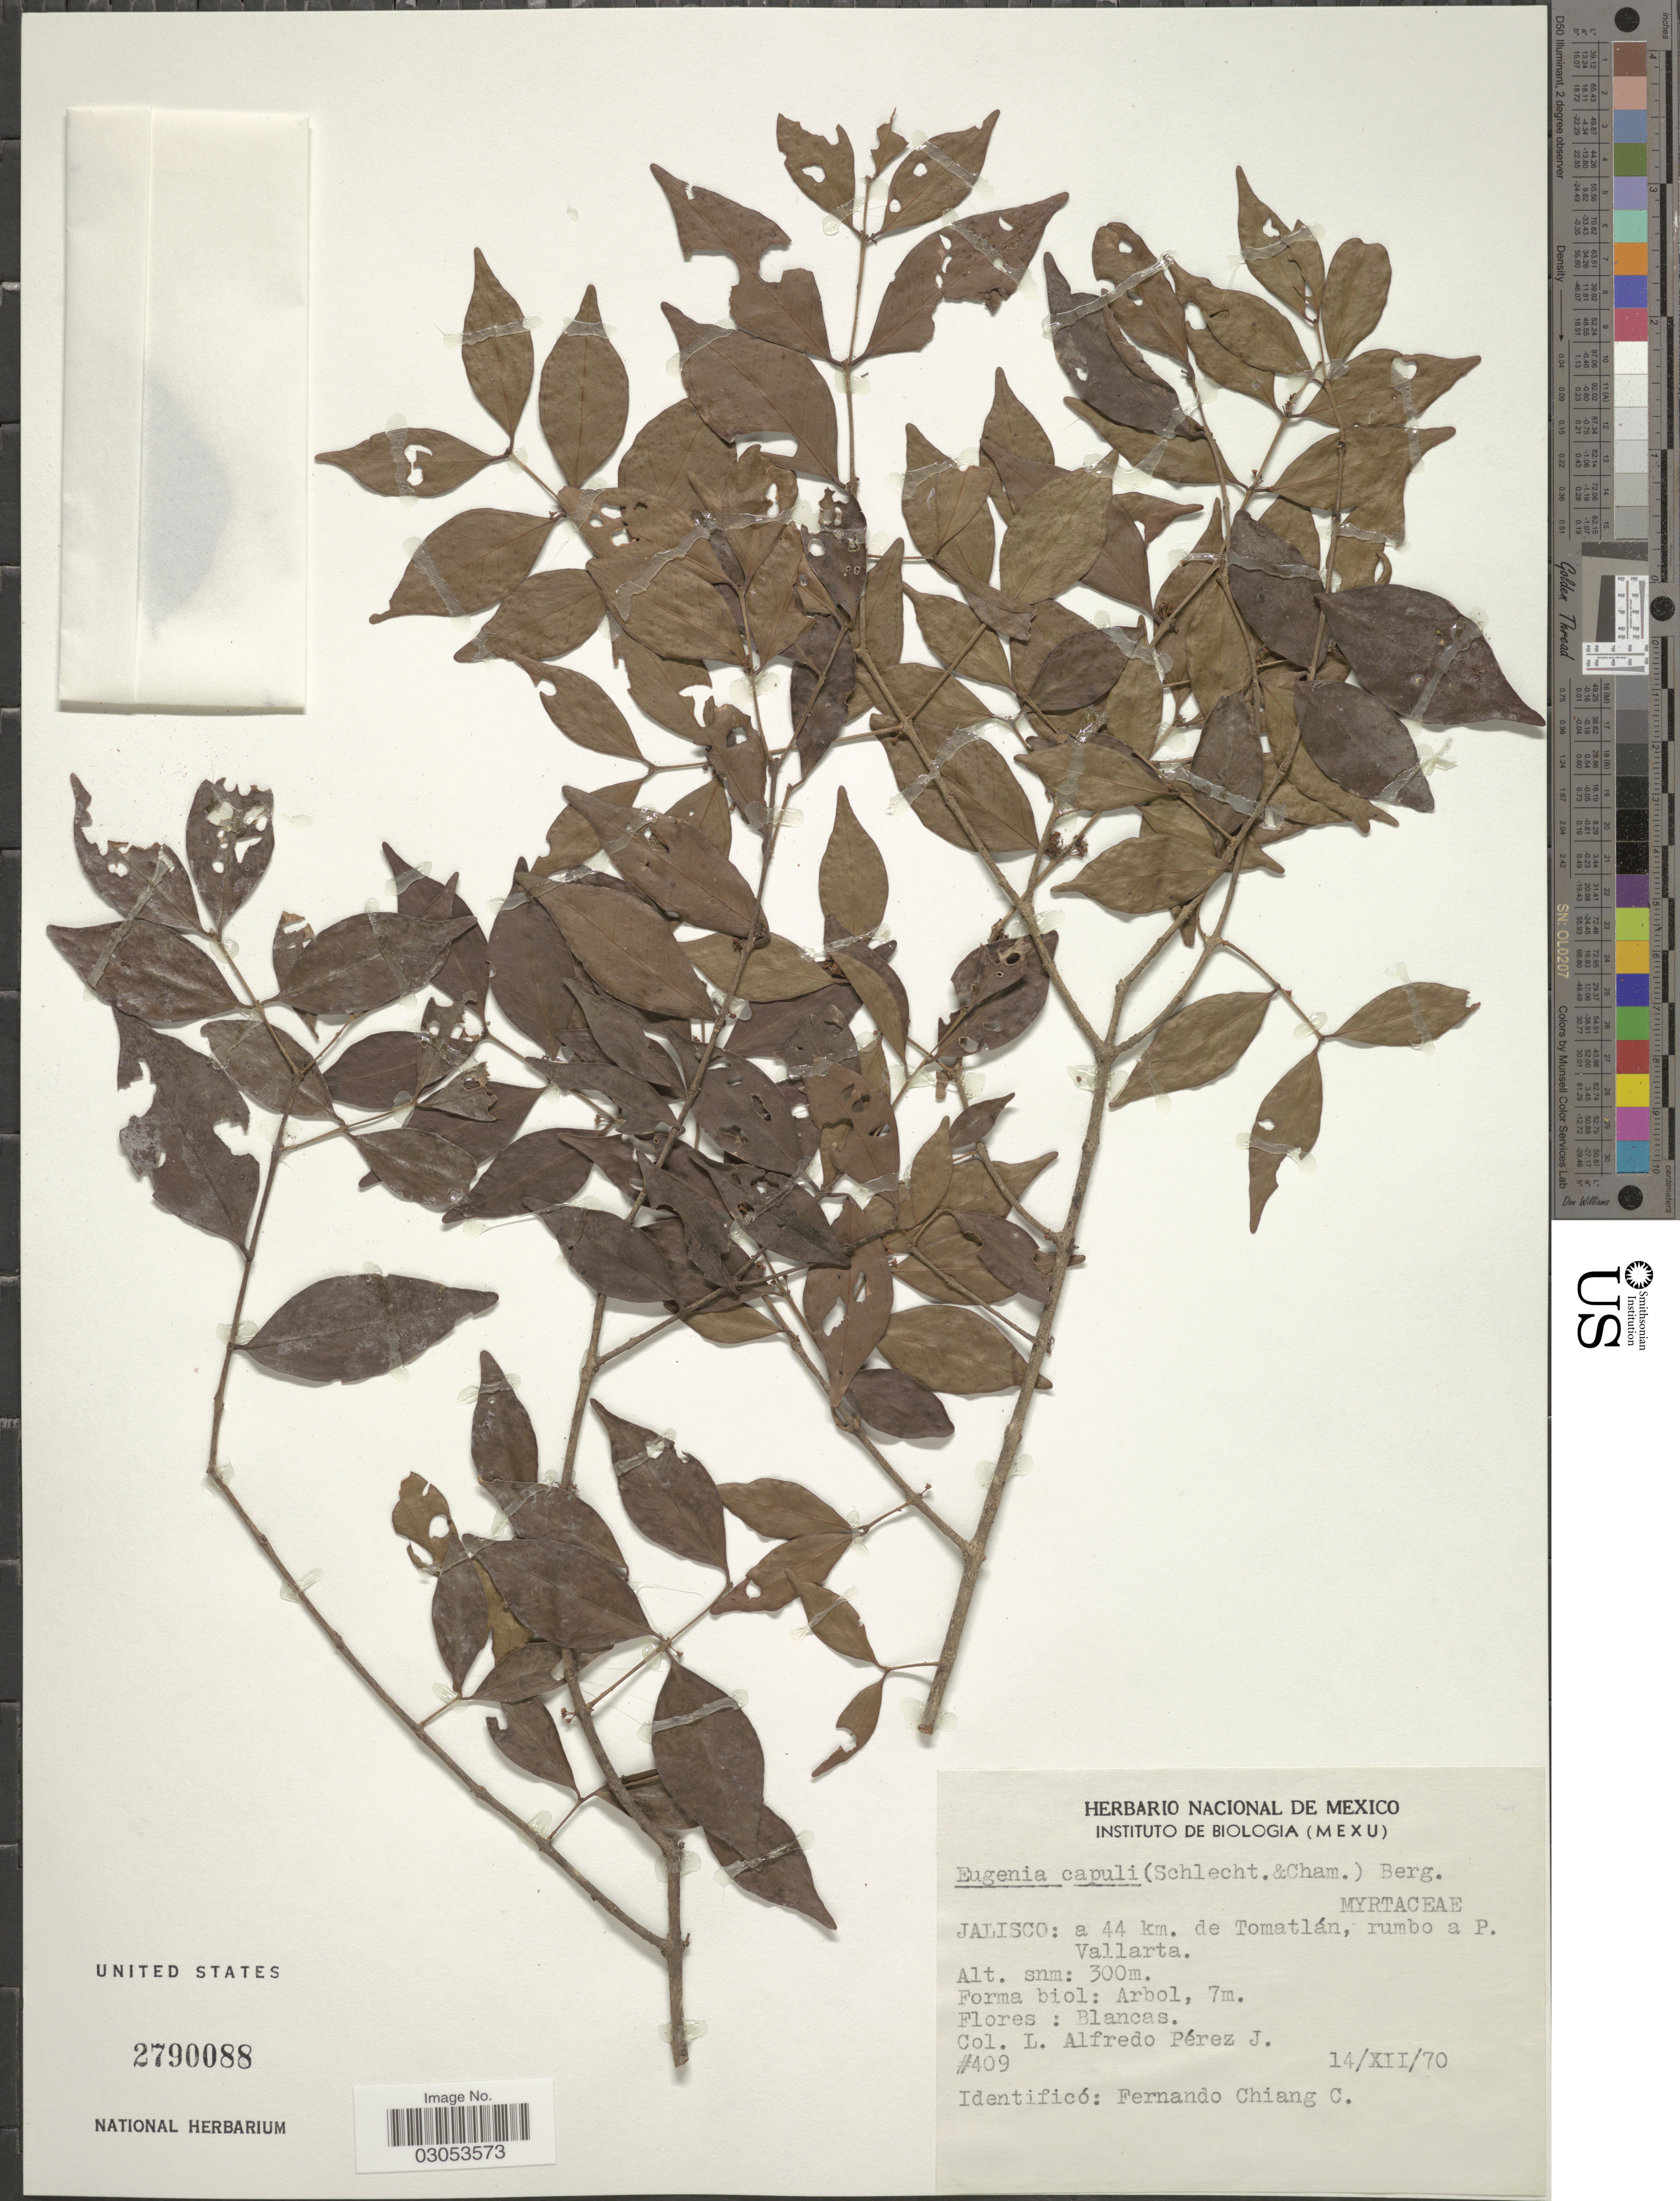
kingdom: Plantae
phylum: Tracheophyta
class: Magnoliopsida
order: Myrtales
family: Myrtaceae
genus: Eugenia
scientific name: Eugenia capuli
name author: (Schltdl. & Cham.) Hook. & Arn.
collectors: L. Perez Jimenez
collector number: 409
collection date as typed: Transcribed d/m/y: 14/12/70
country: Mexico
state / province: Jalisco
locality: Jalisco: a 44 km. de Tomatlán, rumbo a P. Vallarta.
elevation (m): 300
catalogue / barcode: US 2790088